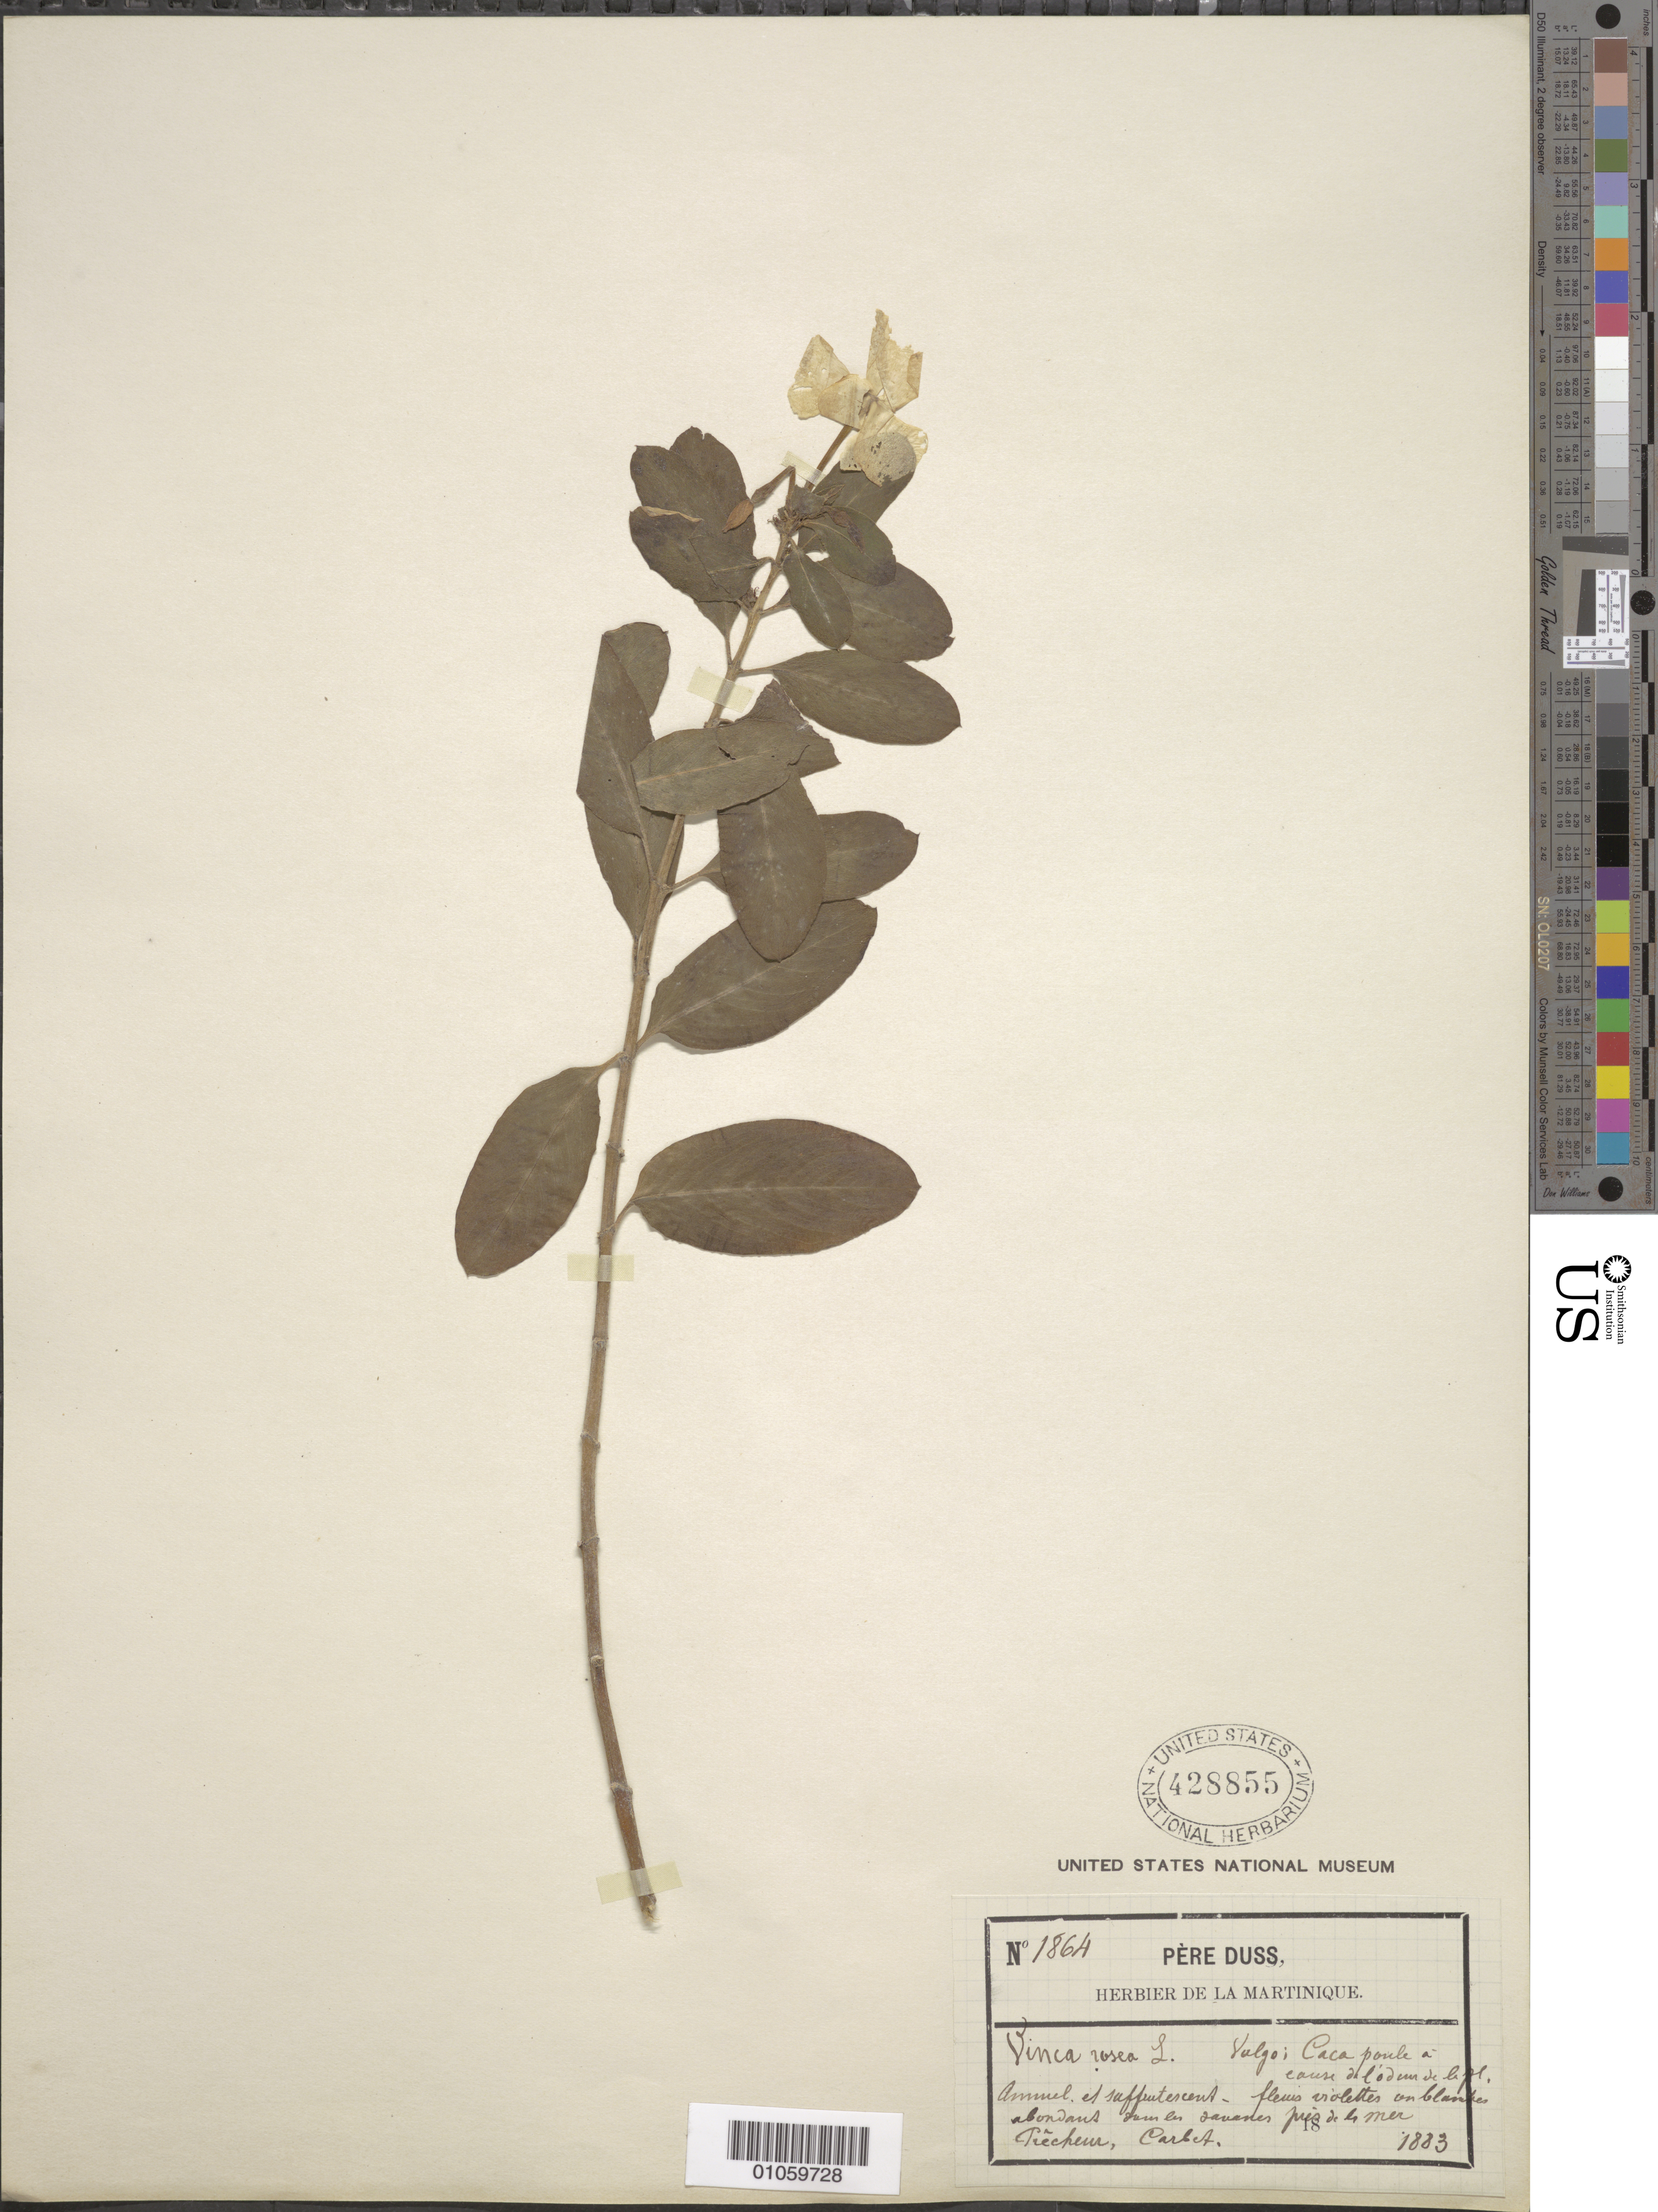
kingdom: Plantae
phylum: Tracheophyta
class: Magnoliopsida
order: Gentianales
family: Apocynaceae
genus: Lochnera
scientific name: Lochnera rosea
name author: (L.) Rchb. ex Endl.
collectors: Père Duss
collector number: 1864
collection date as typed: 1883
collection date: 1883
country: Guadeloupe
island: Basse Terre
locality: Les savanes pres de la mer, Carbet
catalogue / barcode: US 428855